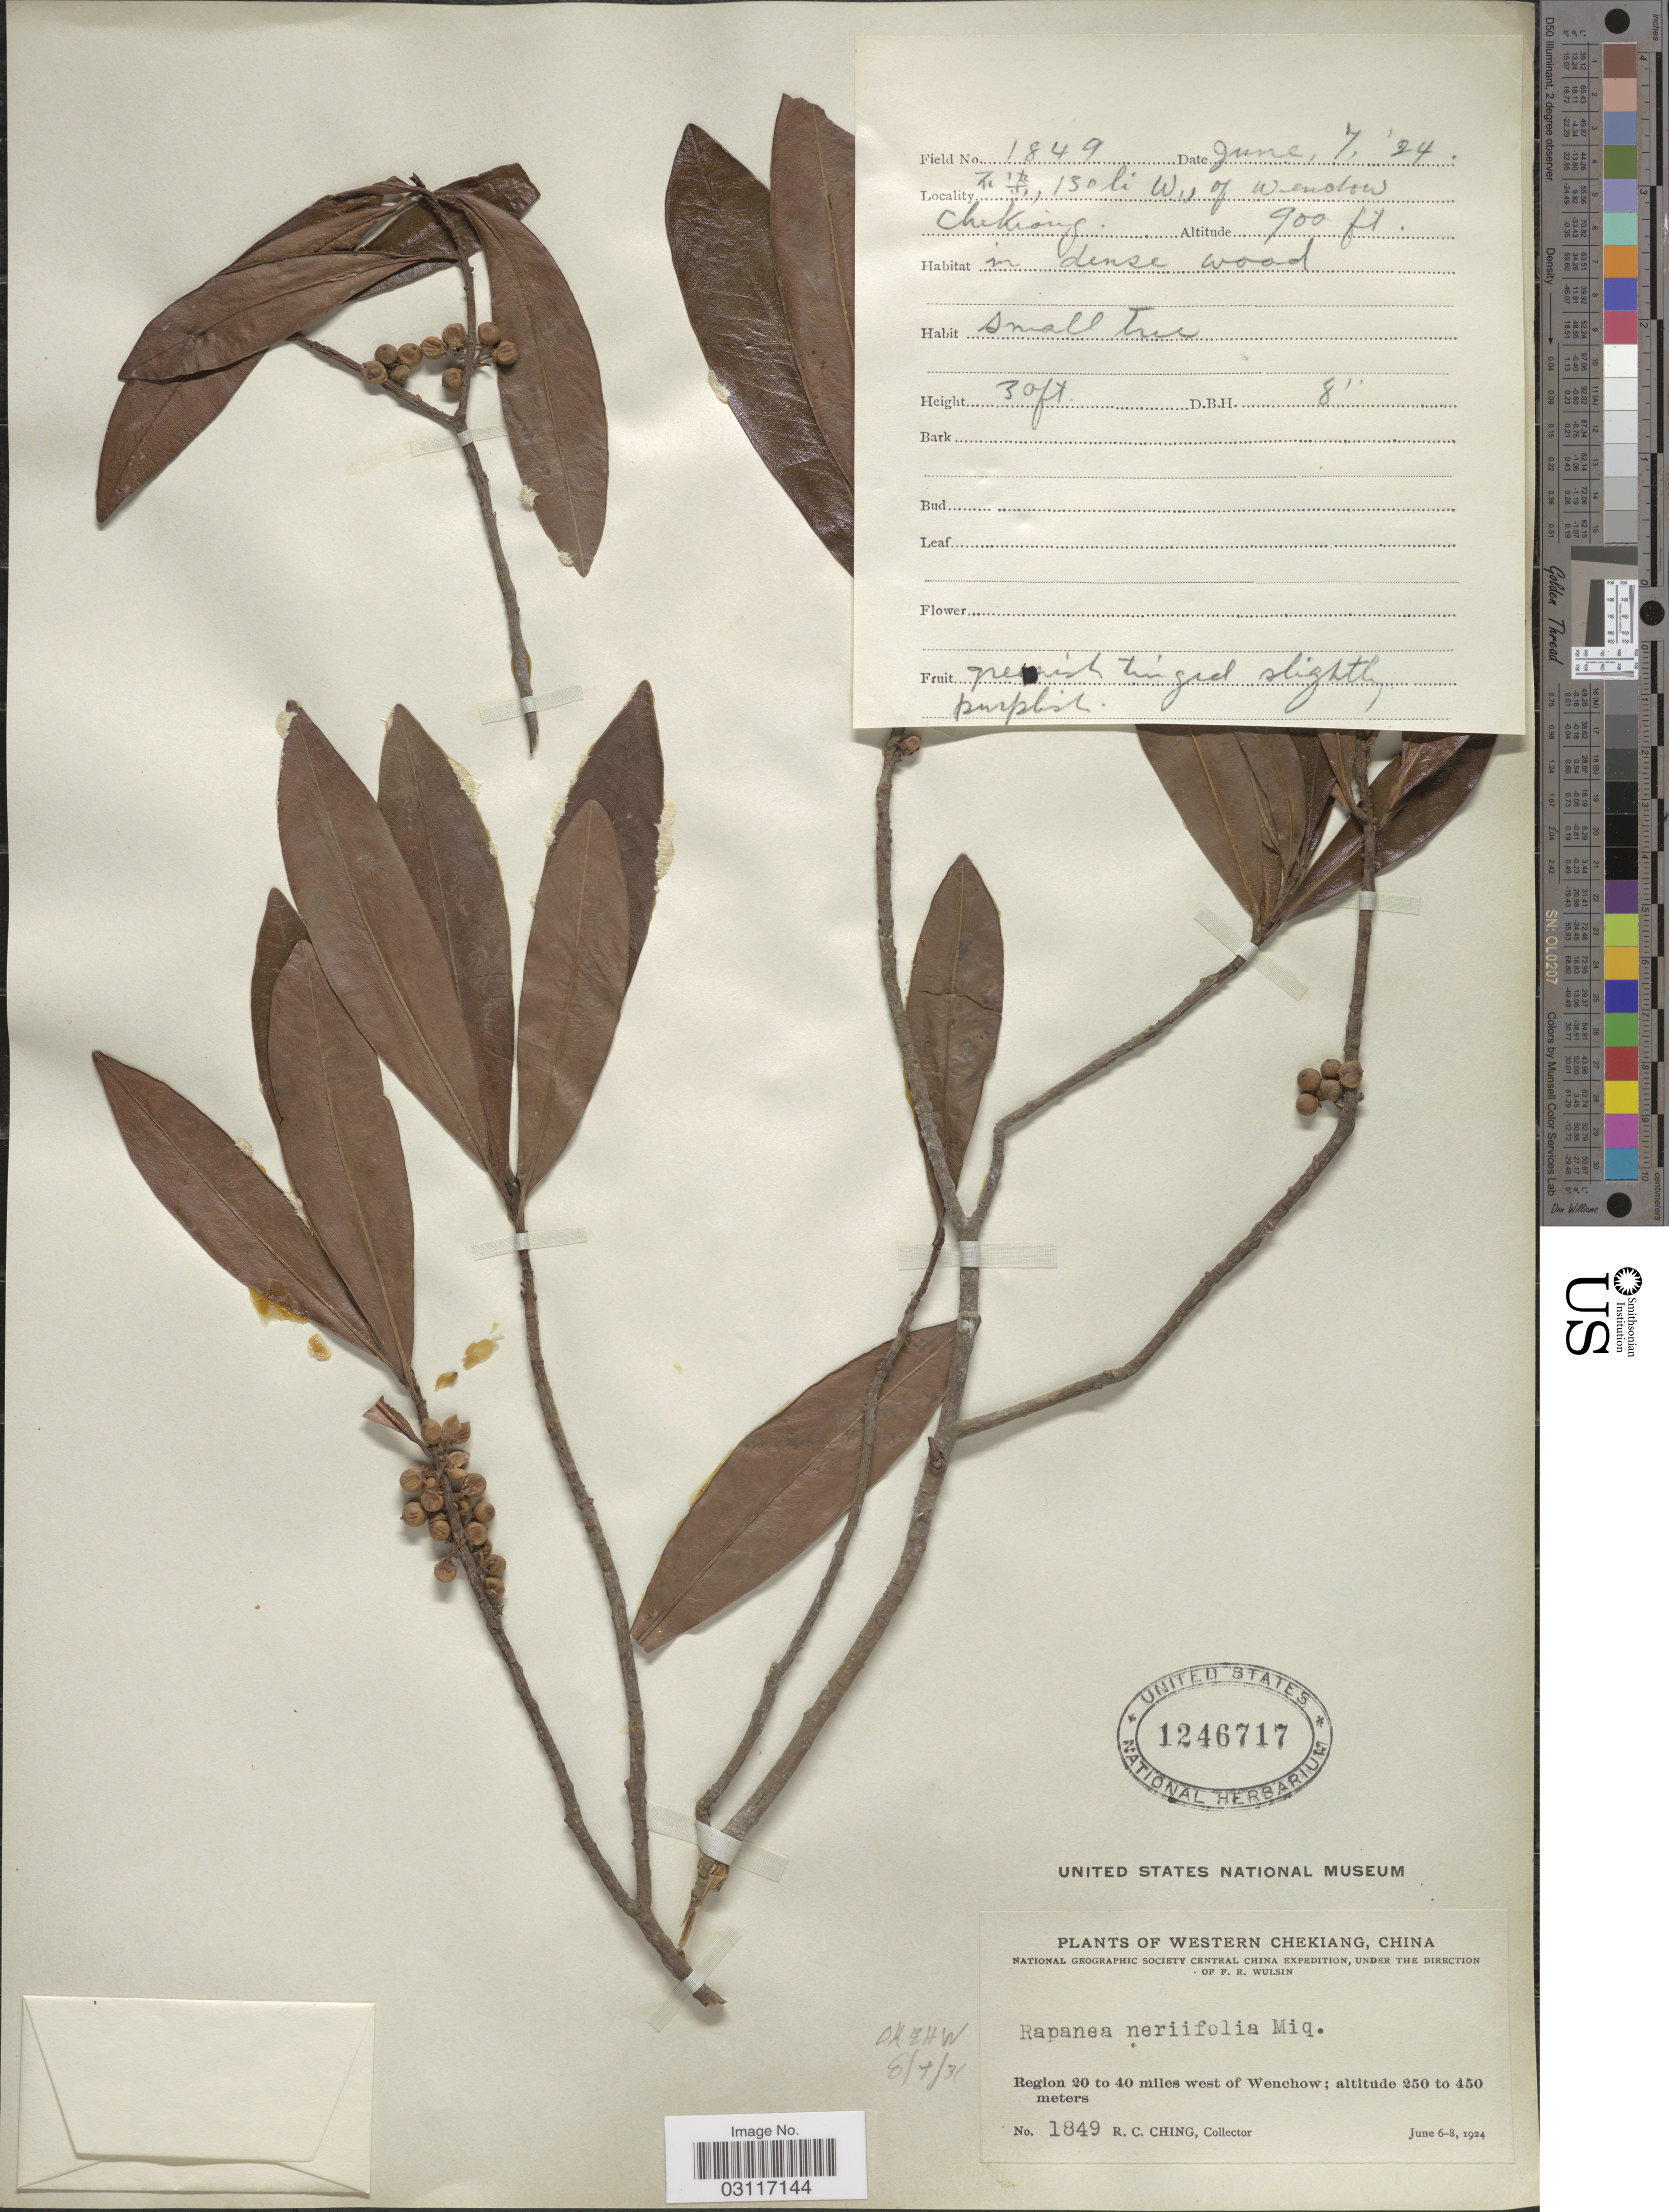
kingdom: Plantae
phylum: Tracheophyta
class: Magnoliopsida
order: Ericales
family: Primulaceae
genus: Myrsine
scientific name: Myrsine seguinii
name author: H. Lév.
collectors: R. C. Ching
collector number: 1849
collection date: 1924-06-07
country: China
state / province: Zhejiang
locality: Western Chekiang. Region 20 to 40 miles west of Wenchow.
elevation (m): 274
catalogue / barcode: US 1246717